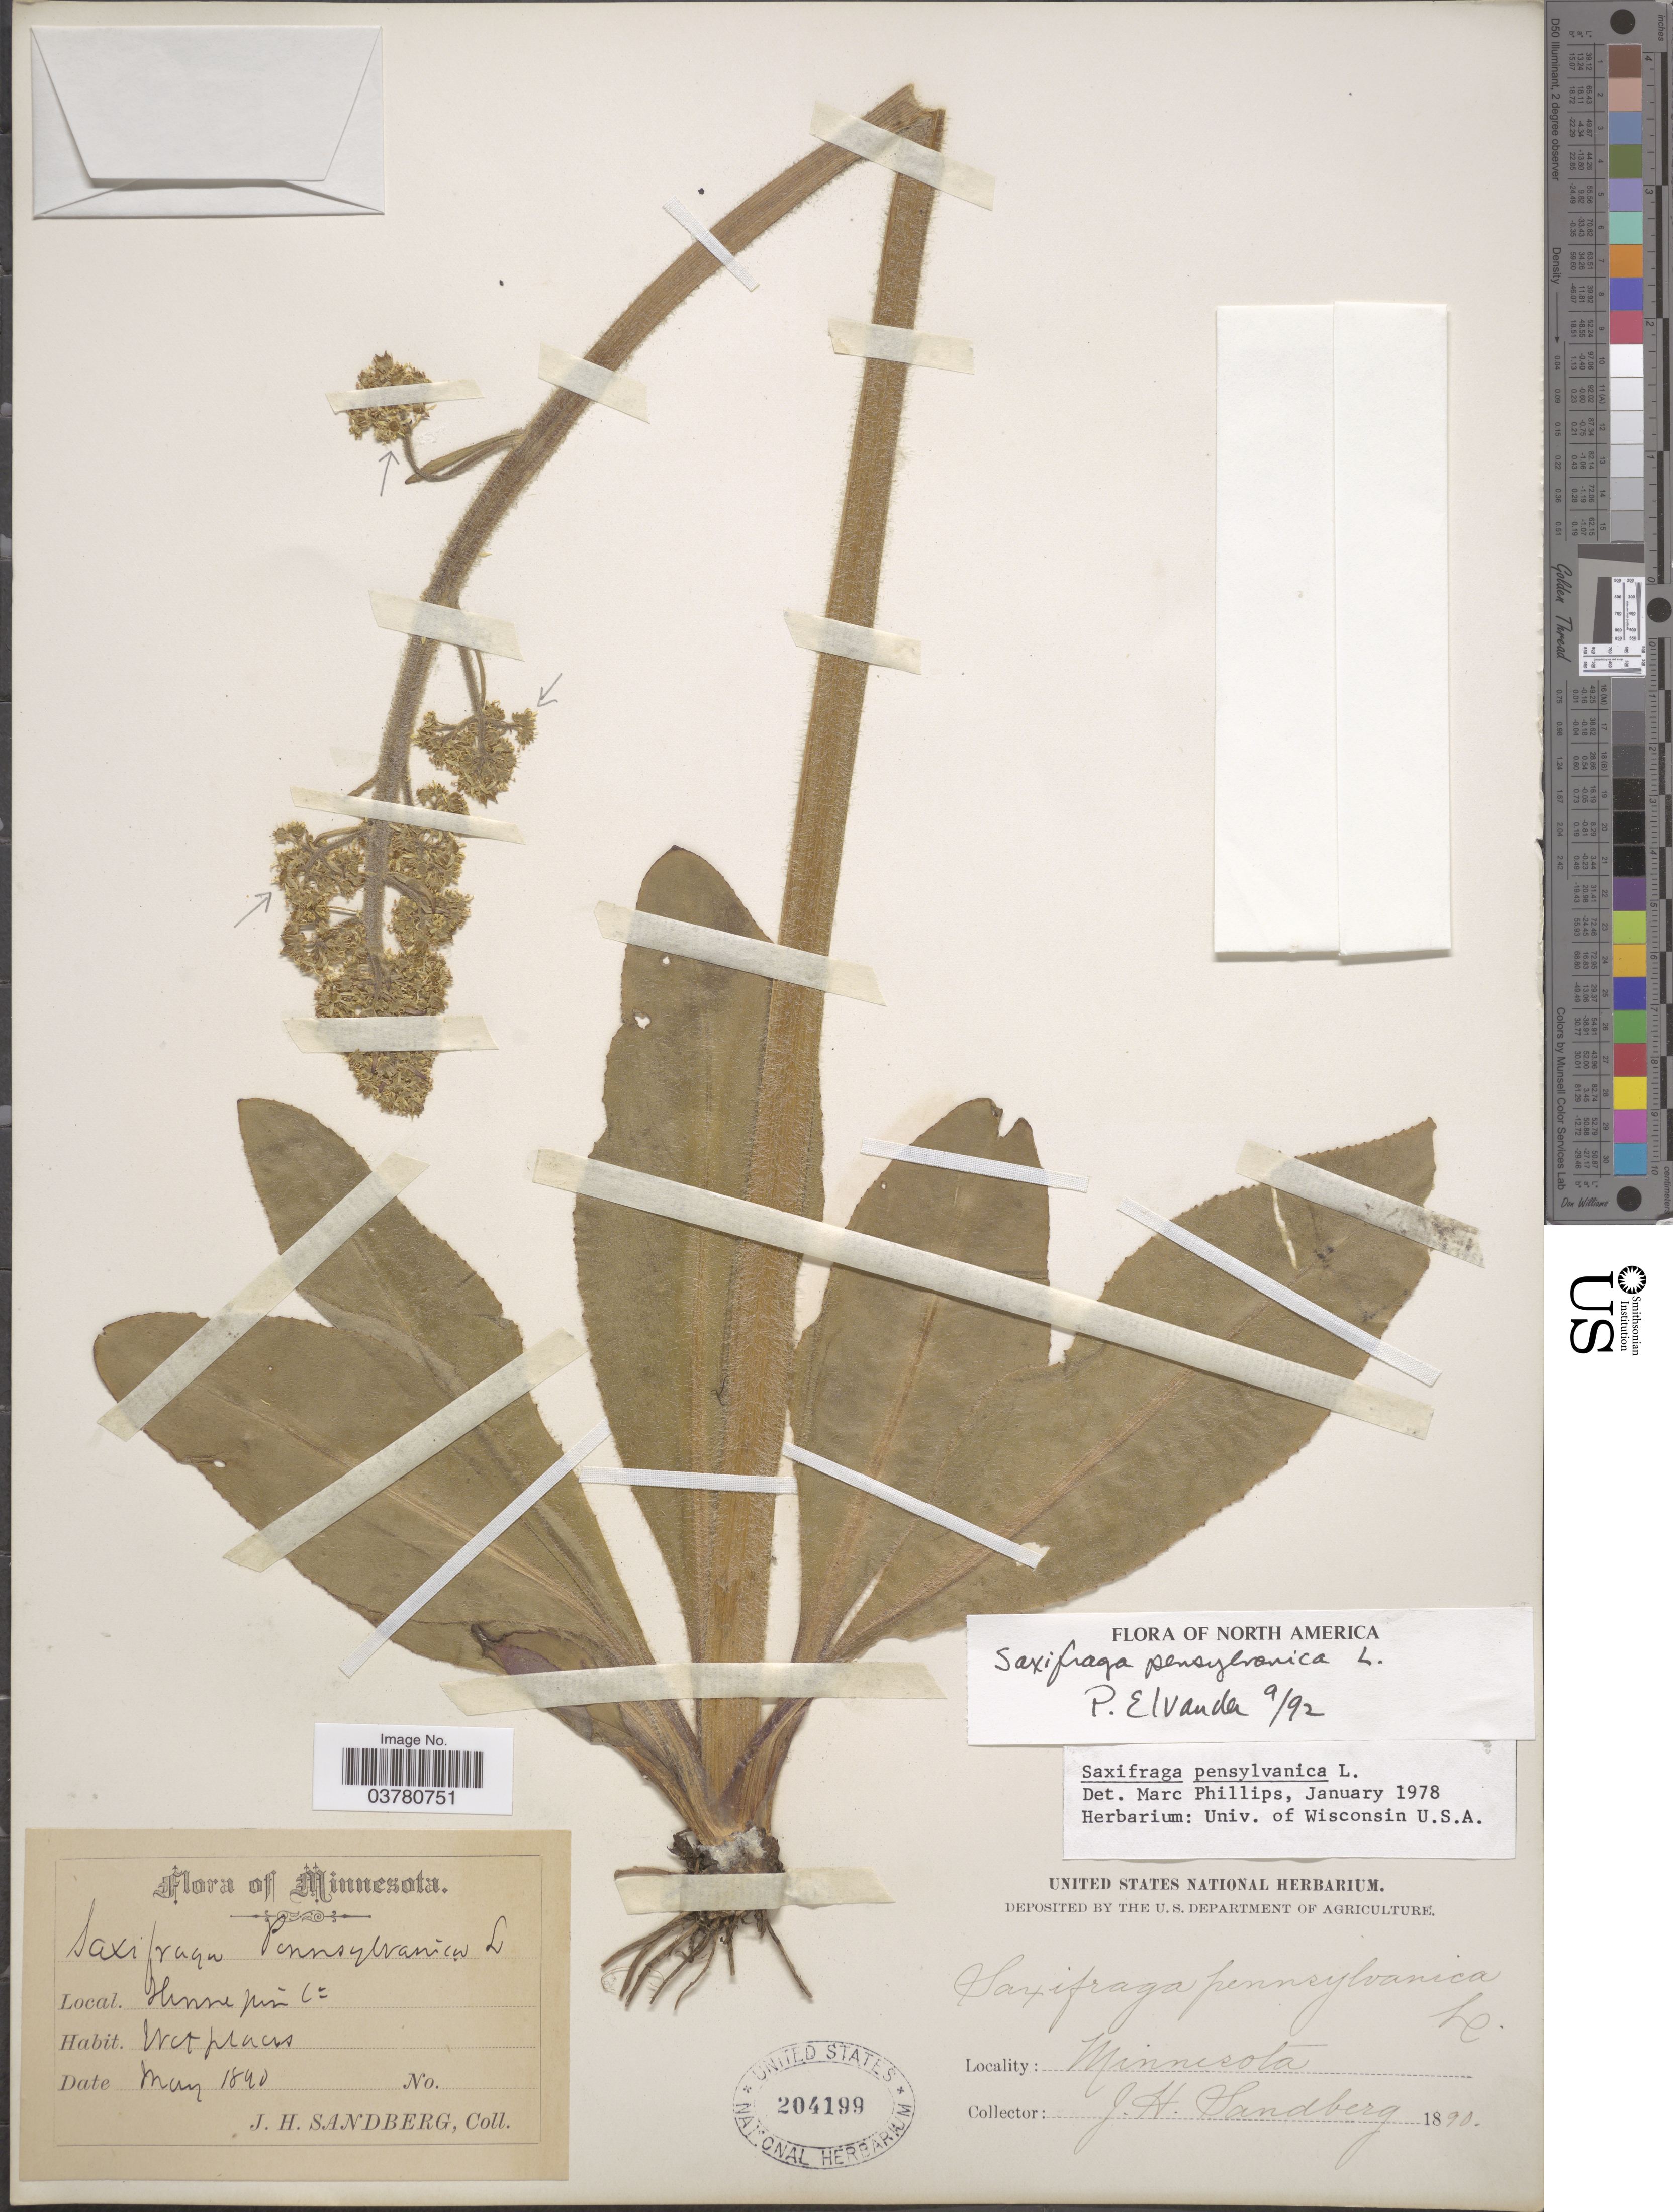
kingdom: Plantae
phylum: Tracheophyta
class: Magnoliopsida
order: Saxifragales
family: Saxifragaceae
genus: Micranthes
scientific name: Micranthes pensylvanica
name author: (L.) Haw.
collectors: J. H. Sandberg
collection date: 1890-05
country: United States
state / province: Minnesota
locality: Hennepin.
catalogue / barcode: US 204199